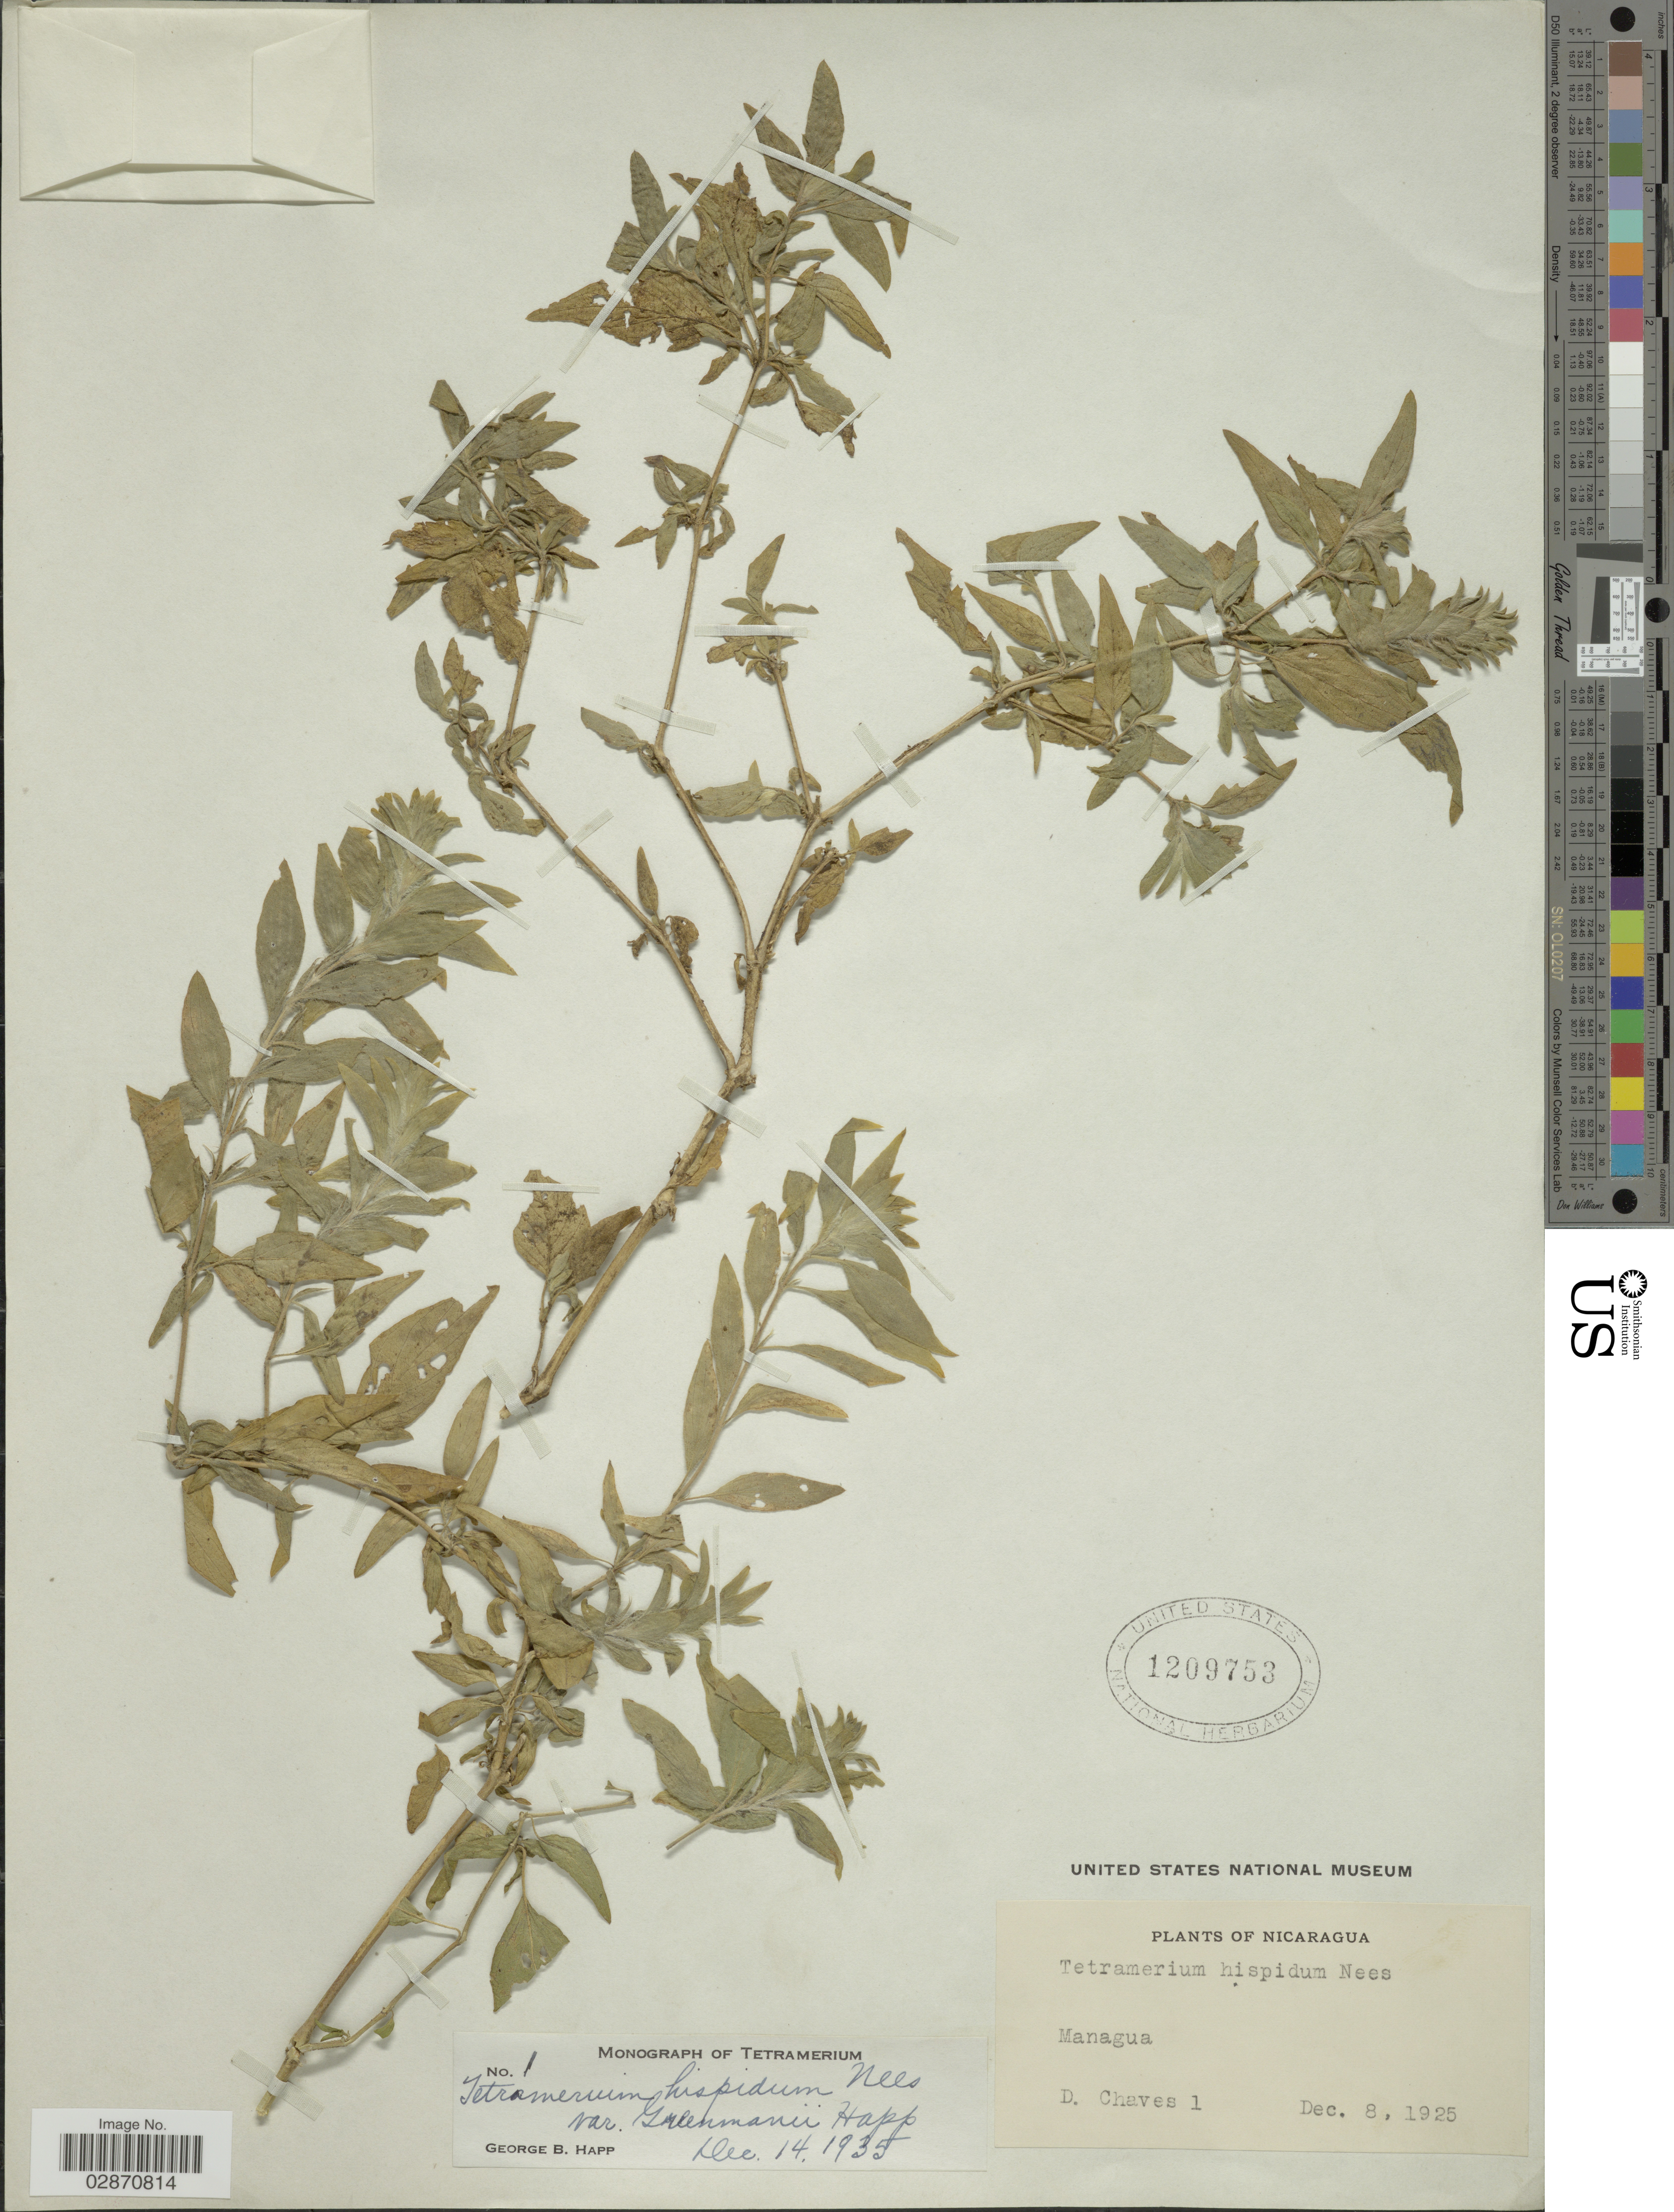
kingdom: Plantae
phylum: Tracheophyta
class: Magnoliopsida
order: Lamiales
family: Acanthaceae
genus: Tetramerium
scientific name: Tetramerium hispidum var. greenmanii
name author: Happ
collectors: D. Chaves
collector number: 1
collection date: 1925-12-08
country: Nicaragua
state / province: Managua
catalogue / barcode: US 1209753